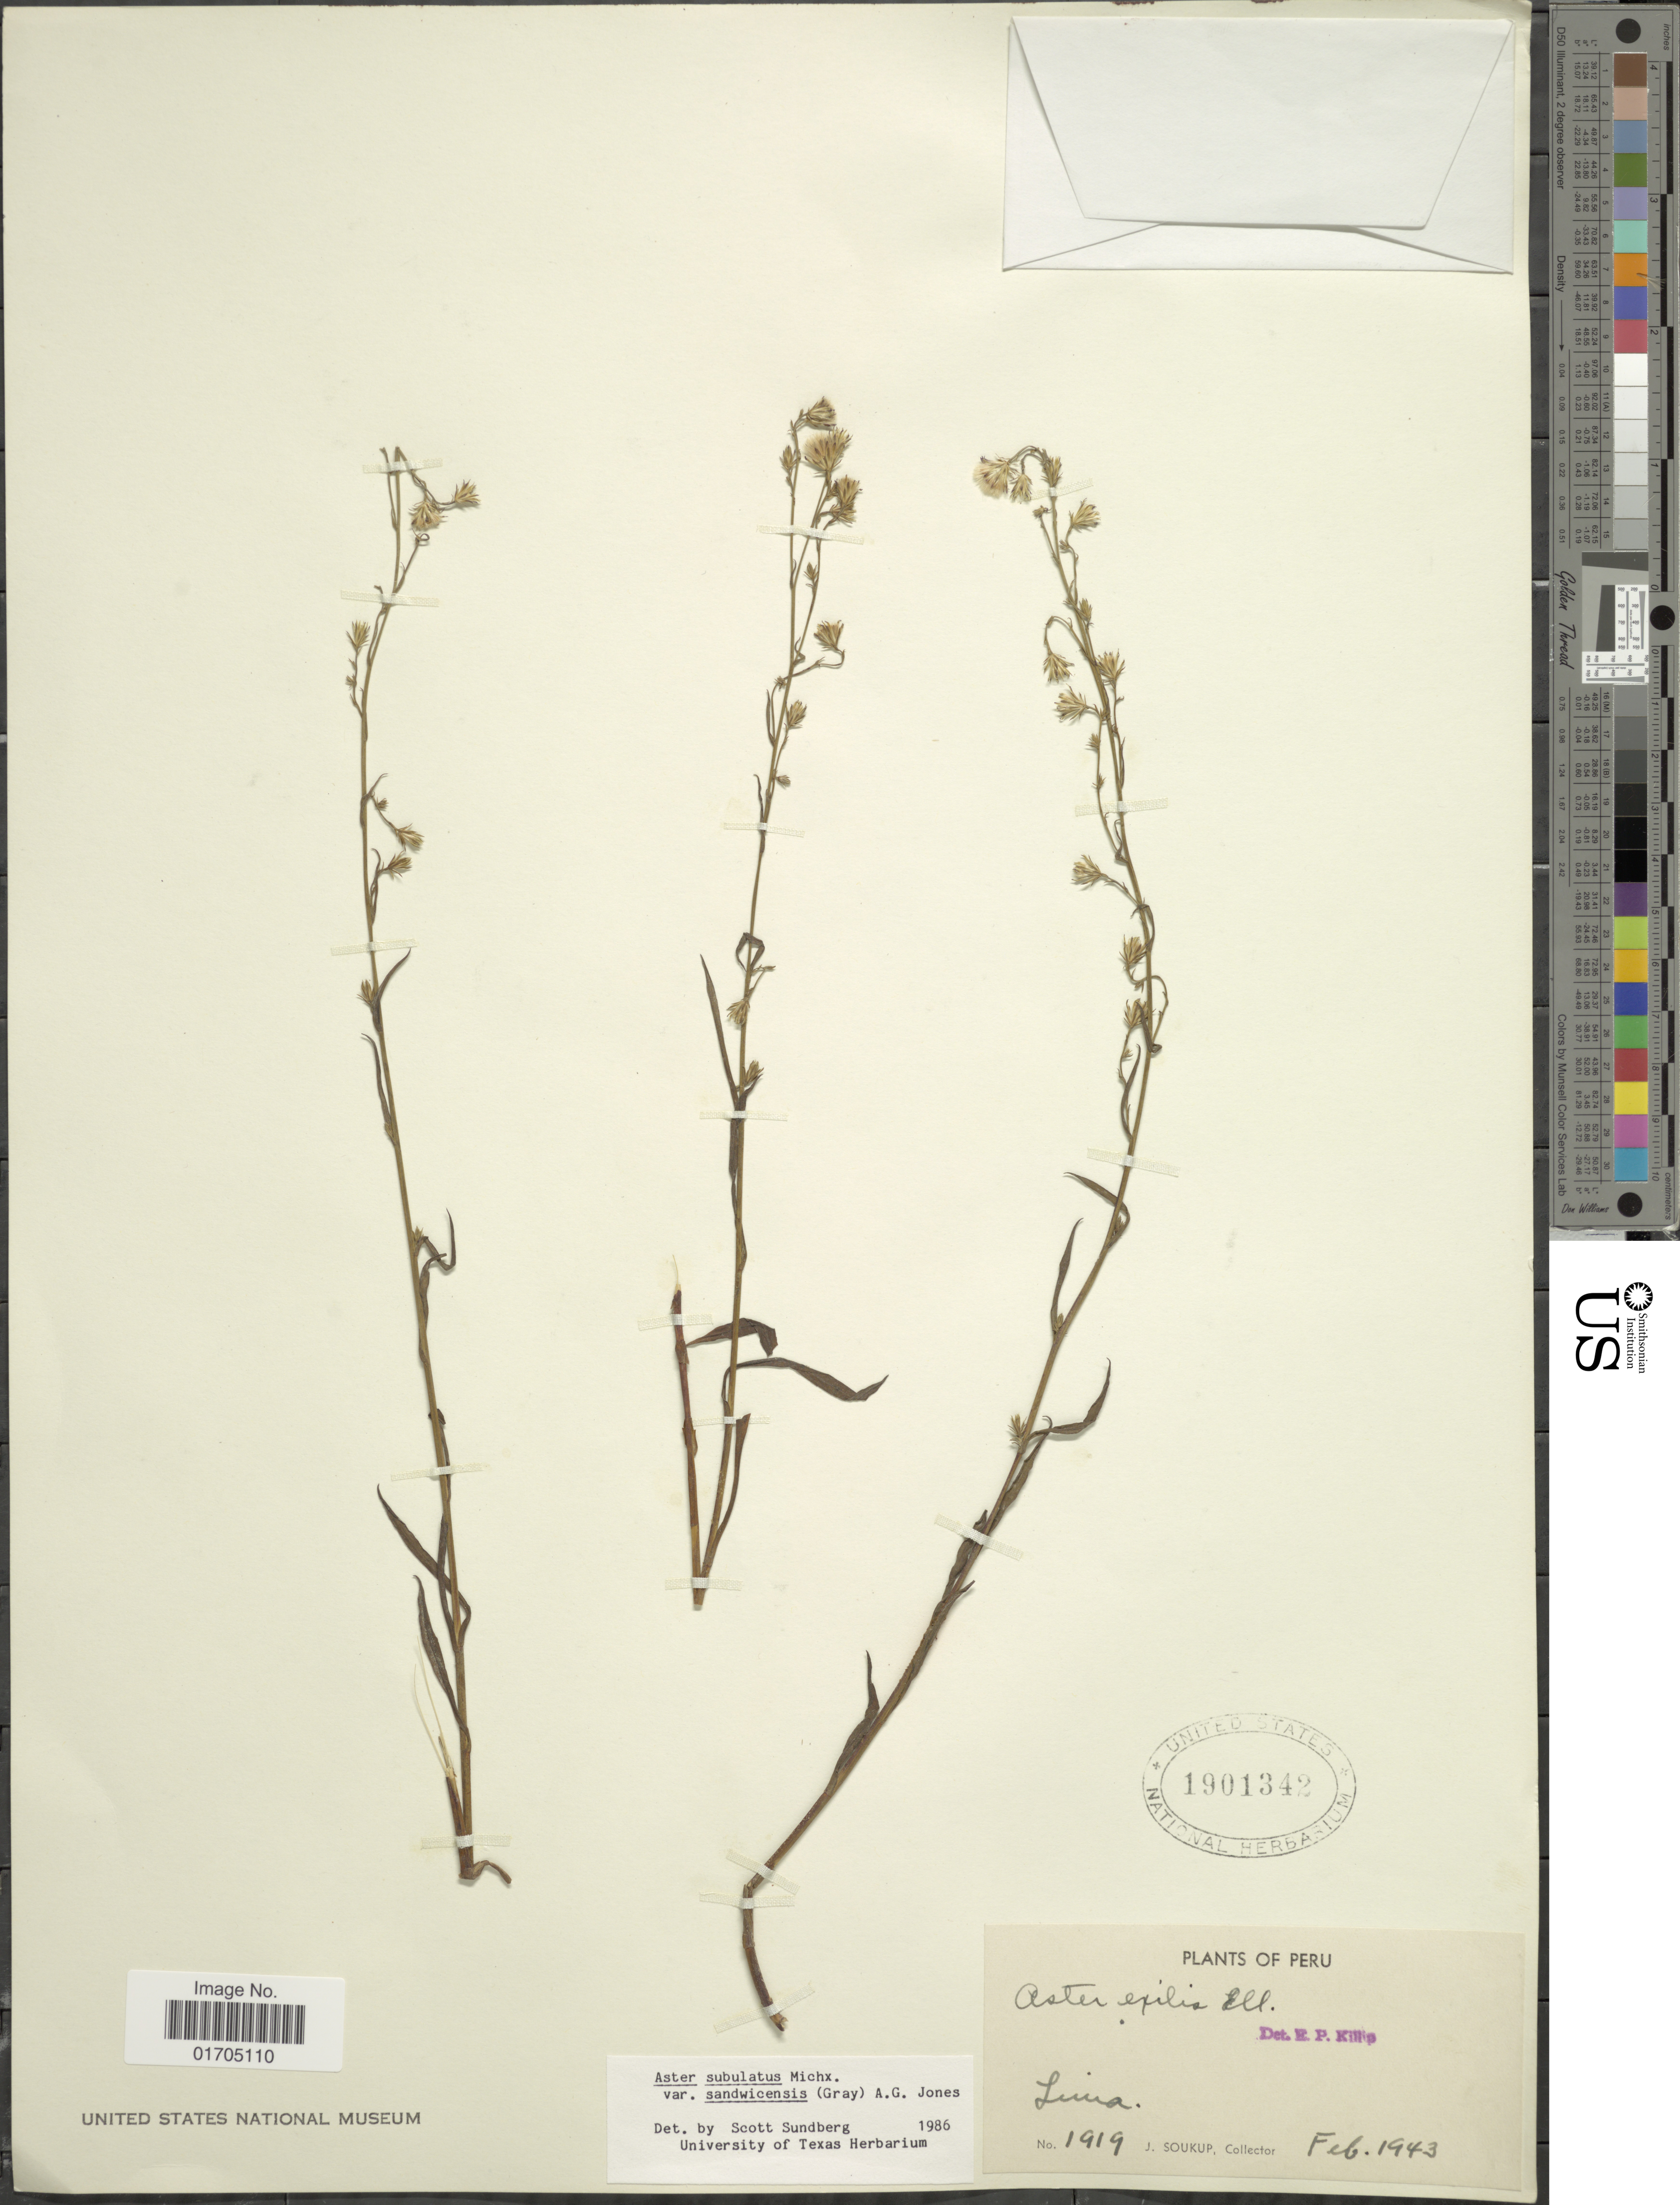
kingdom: Plantae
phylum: Tracheophyta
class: Magnoliopsida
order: Asterales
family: Asteraceae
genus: Symphyotrichum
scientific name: Symphyotrichum subulatum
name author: (Michx.) G.L. Nesom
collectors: J. Soukup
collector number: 1919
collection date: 1943-02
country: Peru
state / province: Lima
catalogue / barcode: US 1901342